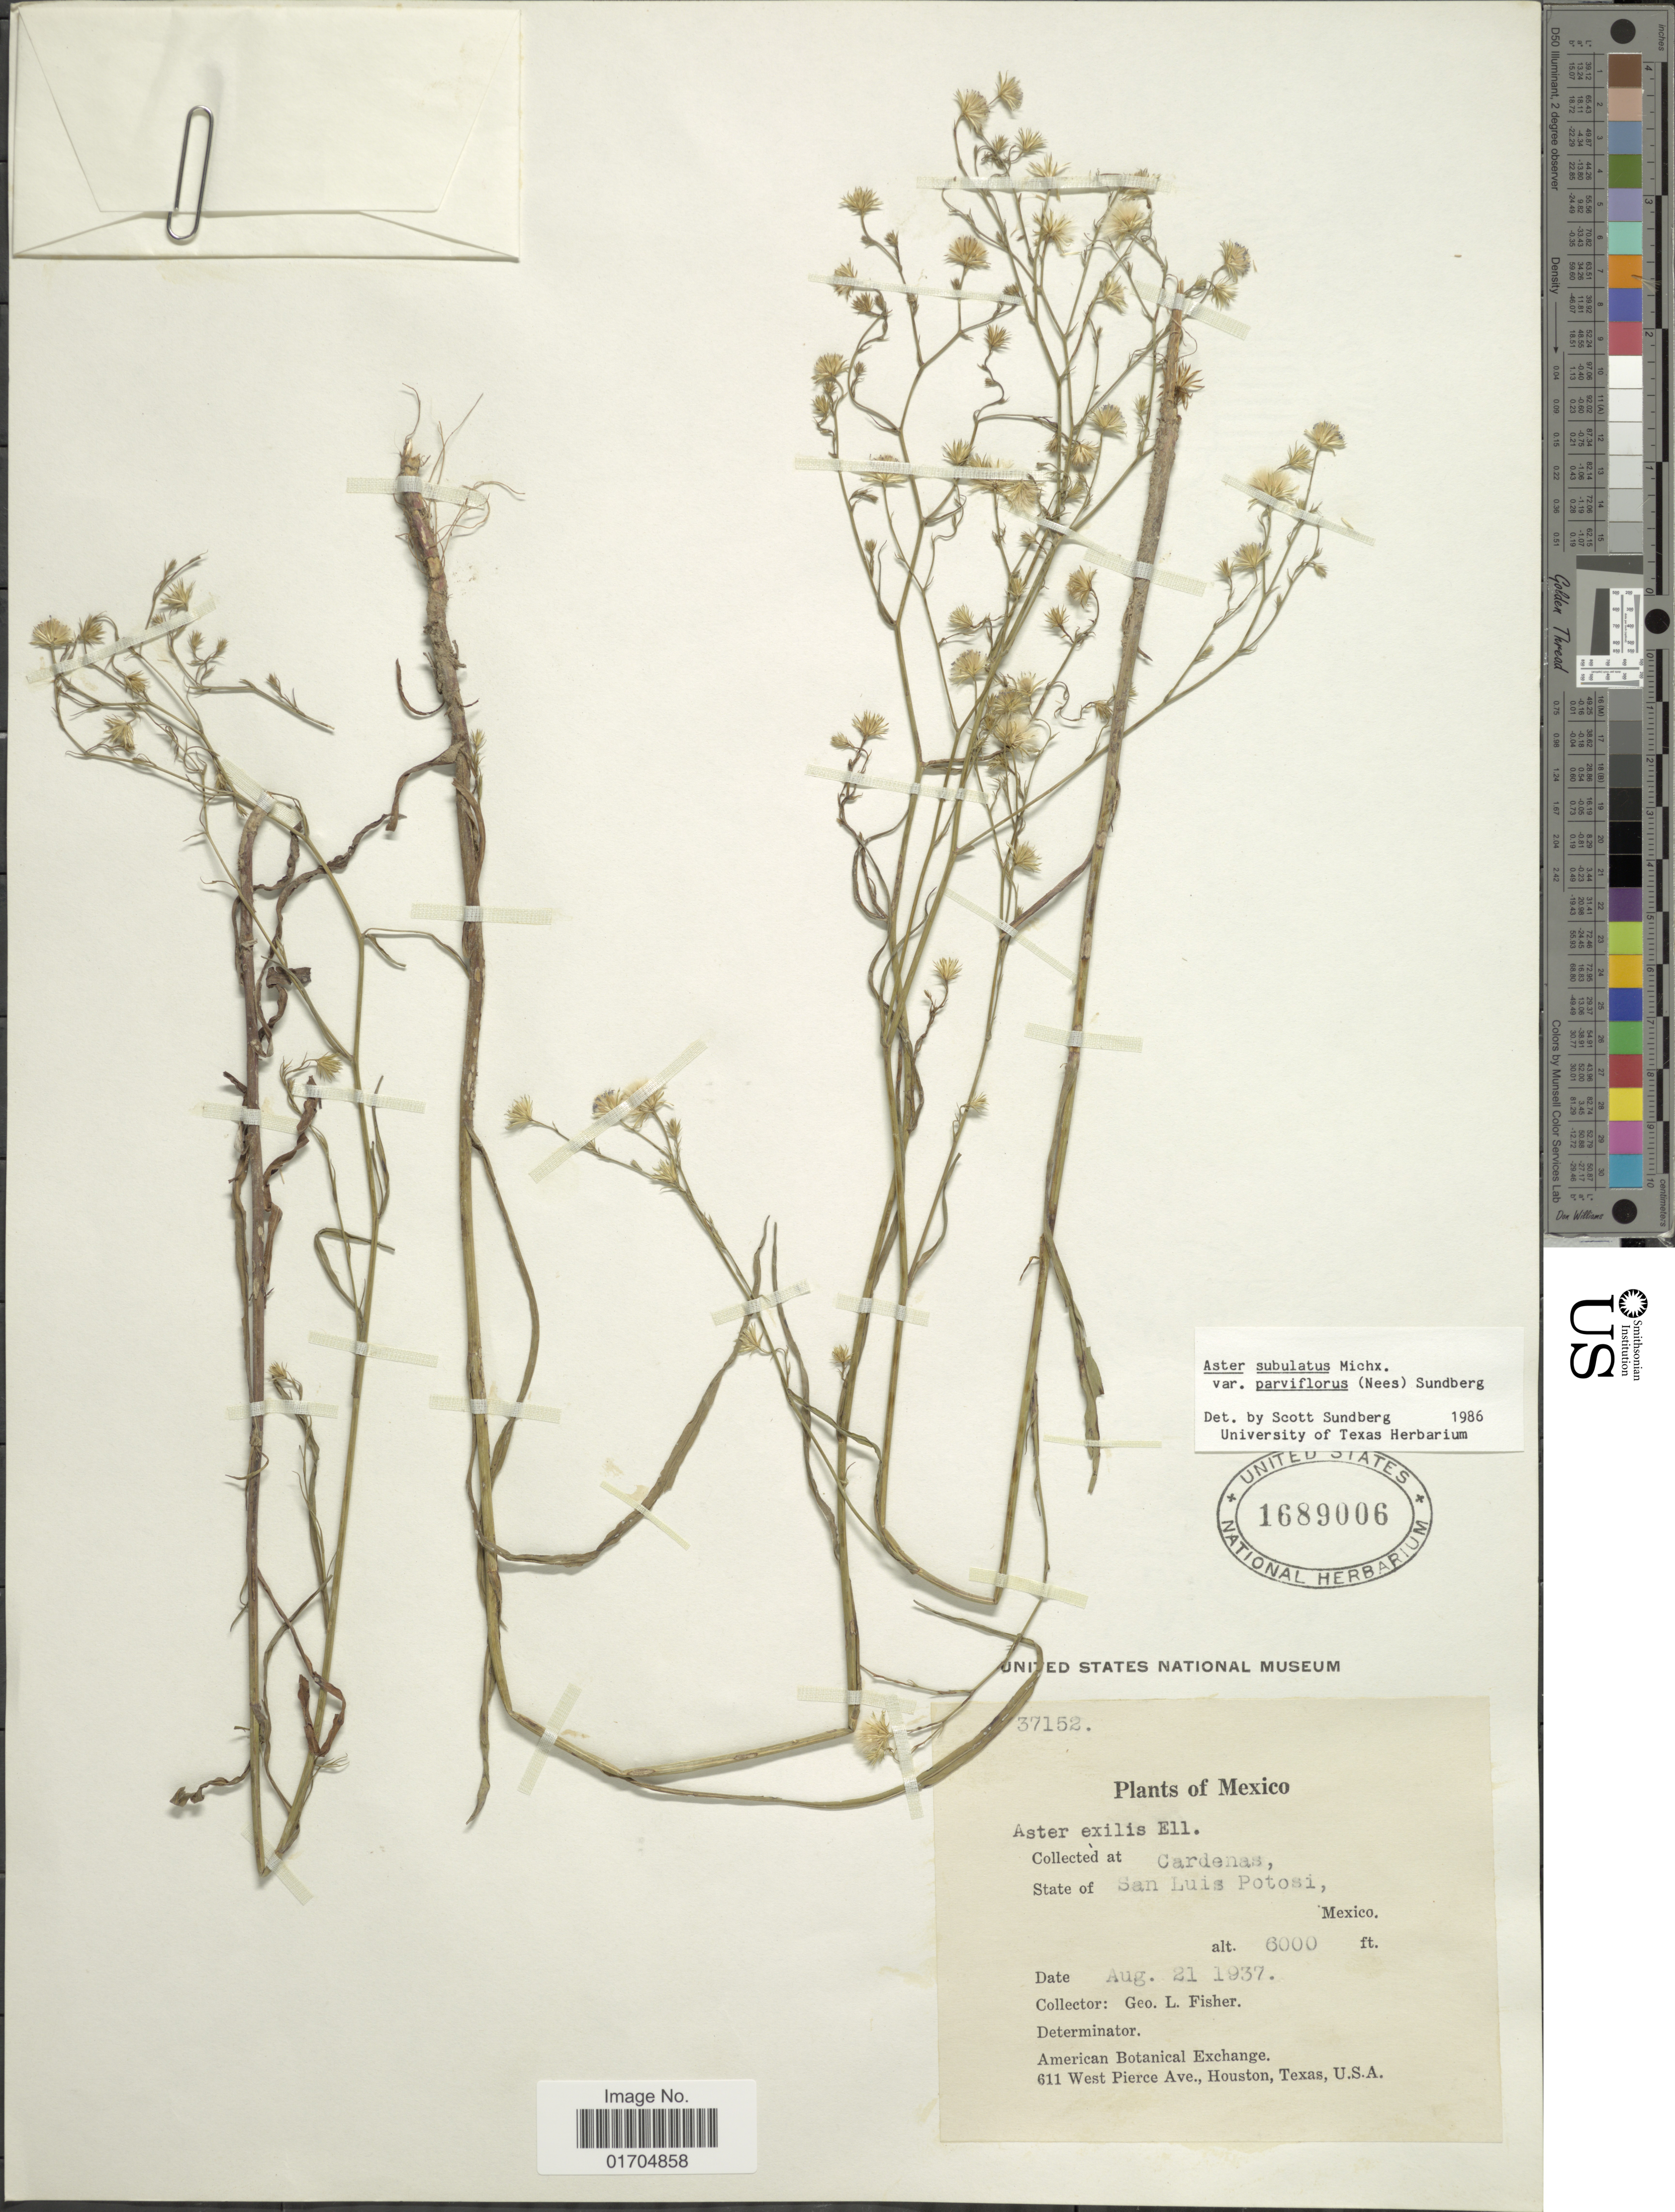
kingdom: Plantae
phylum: Tracheophyta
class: Magnoliopsida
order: Asterales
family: Asteraceae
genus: Symphyotrichum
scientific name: Symphyotrichum subulatum var. parviflorum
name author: (Nees) S.D. Sundb.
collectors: G. L. Fisher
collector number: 37152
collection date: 1937-08-21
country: Mexico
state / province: San Luis Potosí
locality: At Cardenas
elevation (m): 1829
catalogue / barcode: US 1689006